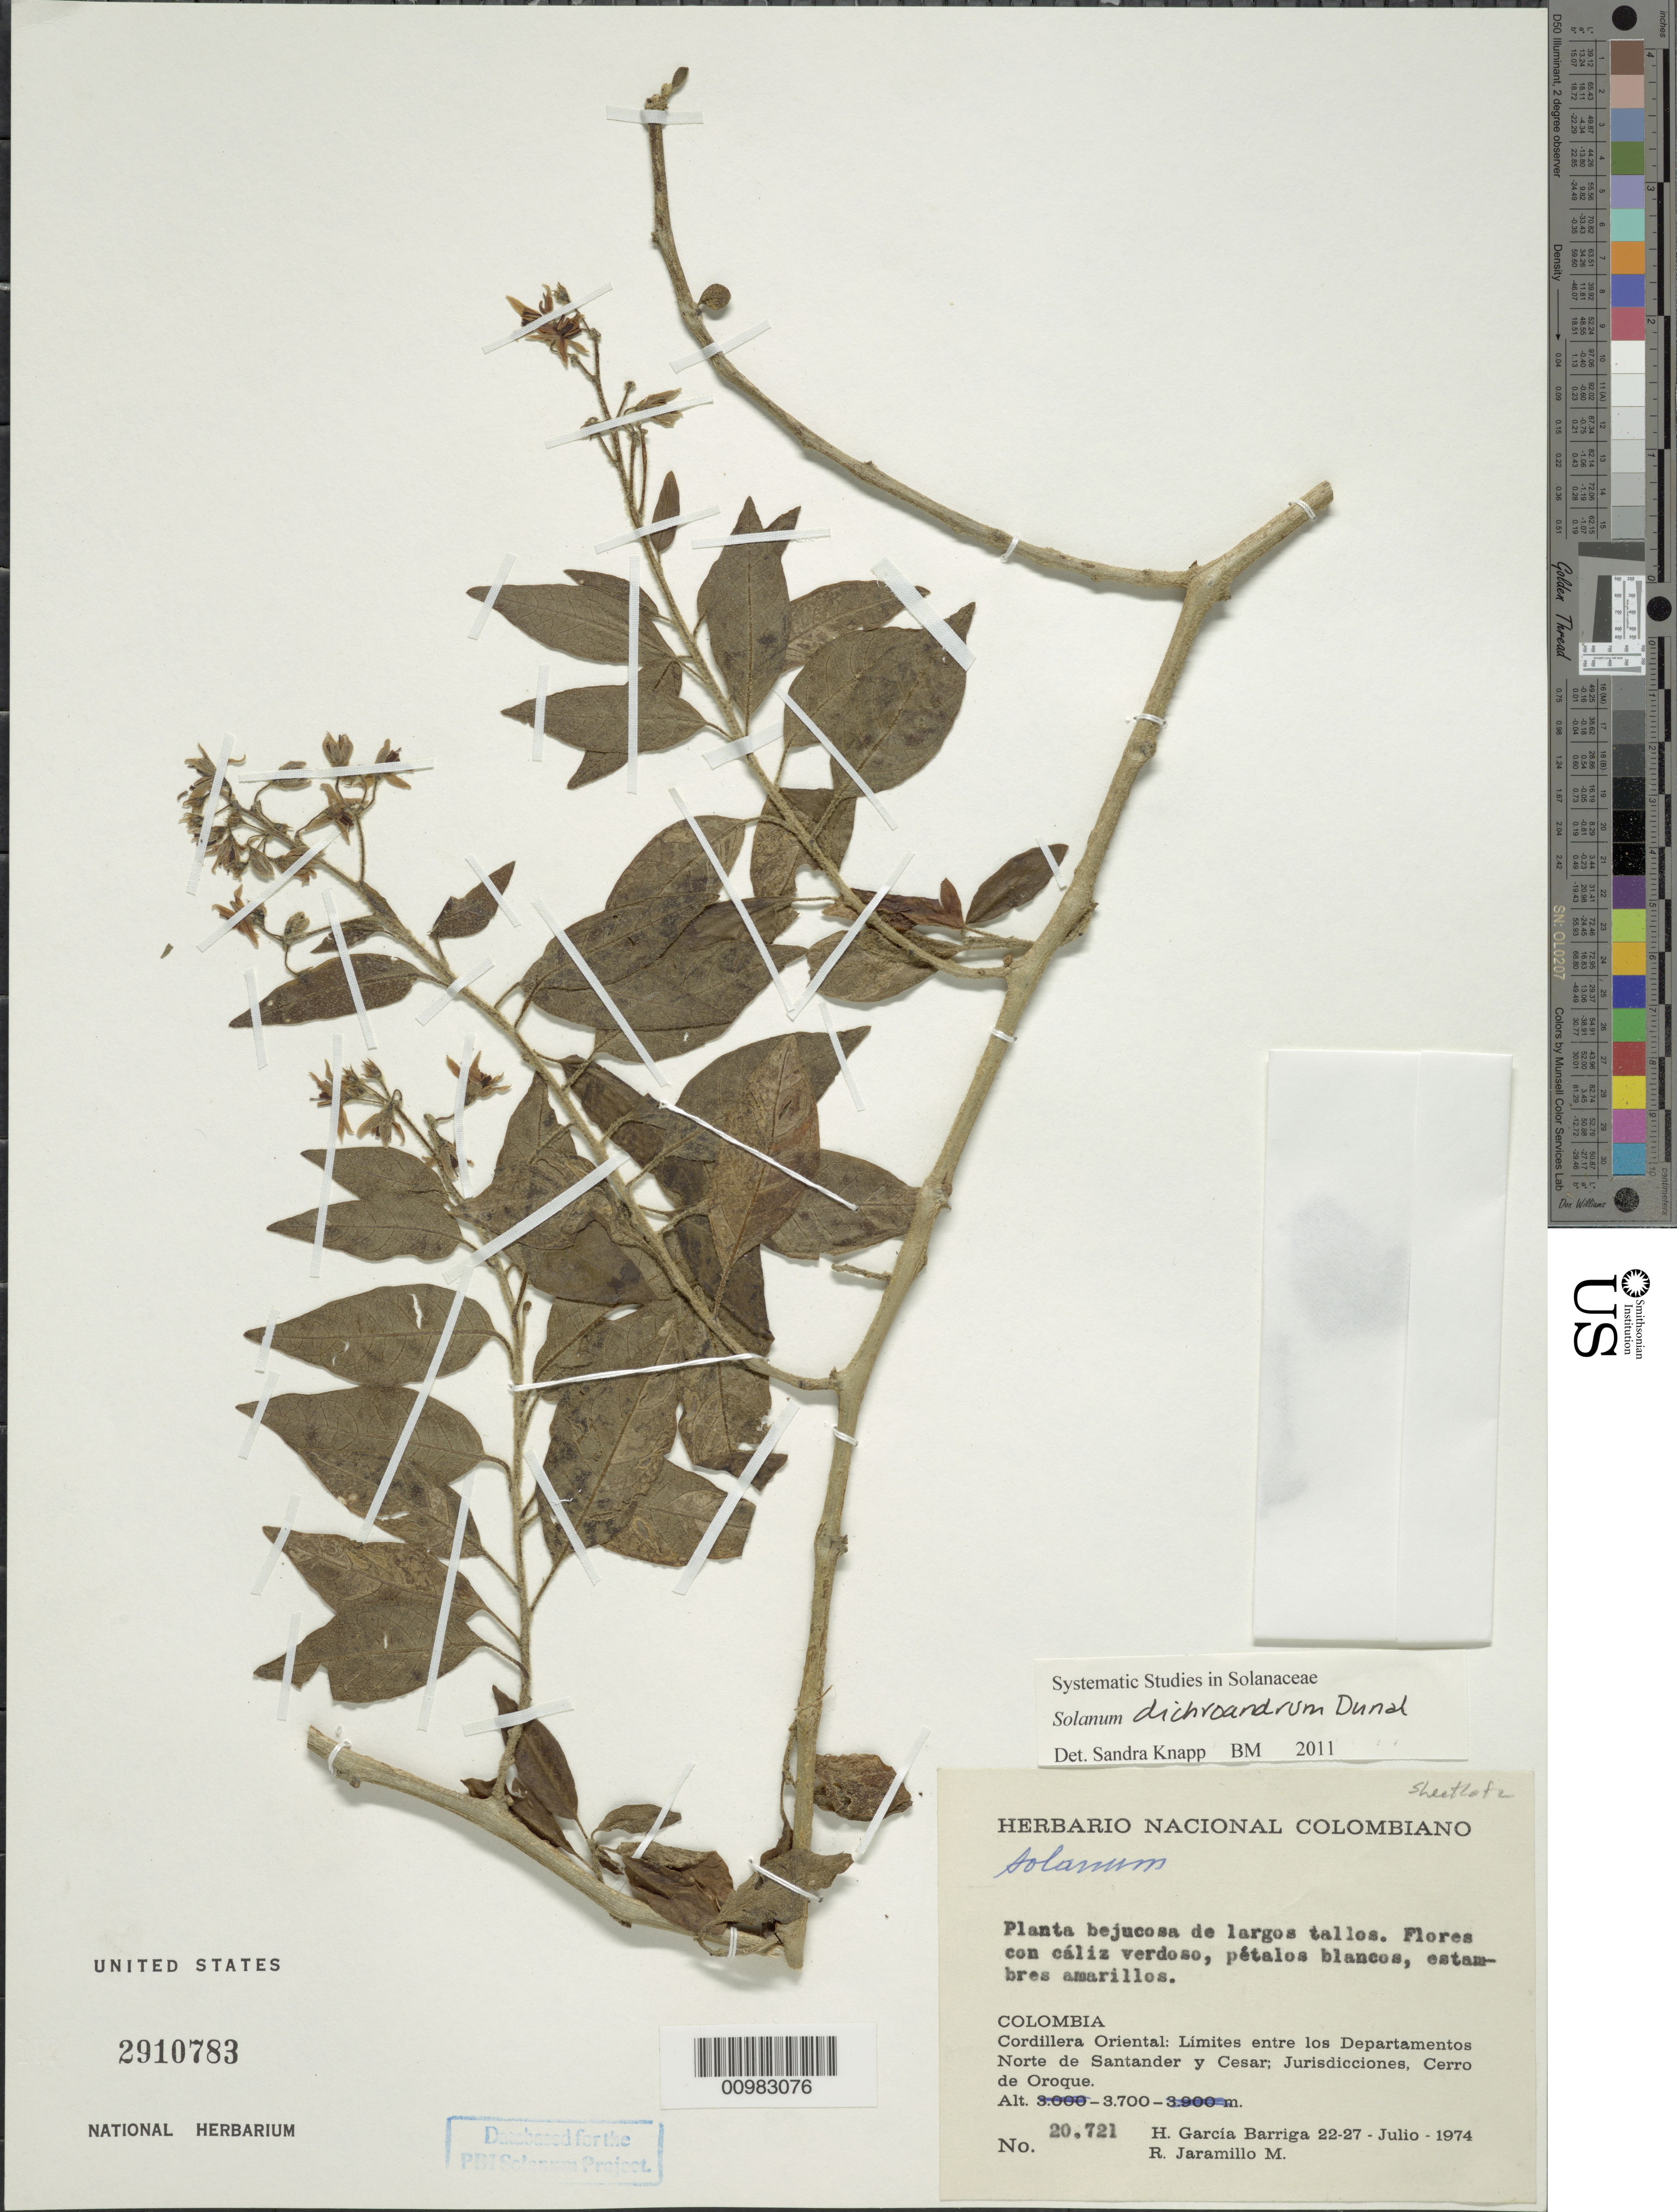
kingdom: Plantae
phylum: Tracheophyta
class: Magnoliopsida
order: Solanales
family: Solanaceae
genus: Solanum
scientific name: Solanum dichroandrum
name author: Dunal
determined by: Knapp, S. D.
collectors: H. García Barriga & R. Jaramillo M.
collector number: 20721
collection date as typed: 22 Jul 1974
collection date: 1974-07-22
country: Colombia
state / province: Norte de Santander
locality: limites entre los Departmentos Norte de Santander y Cesar, Cordillera Oriental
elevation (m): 3700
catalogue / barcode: US 2910783